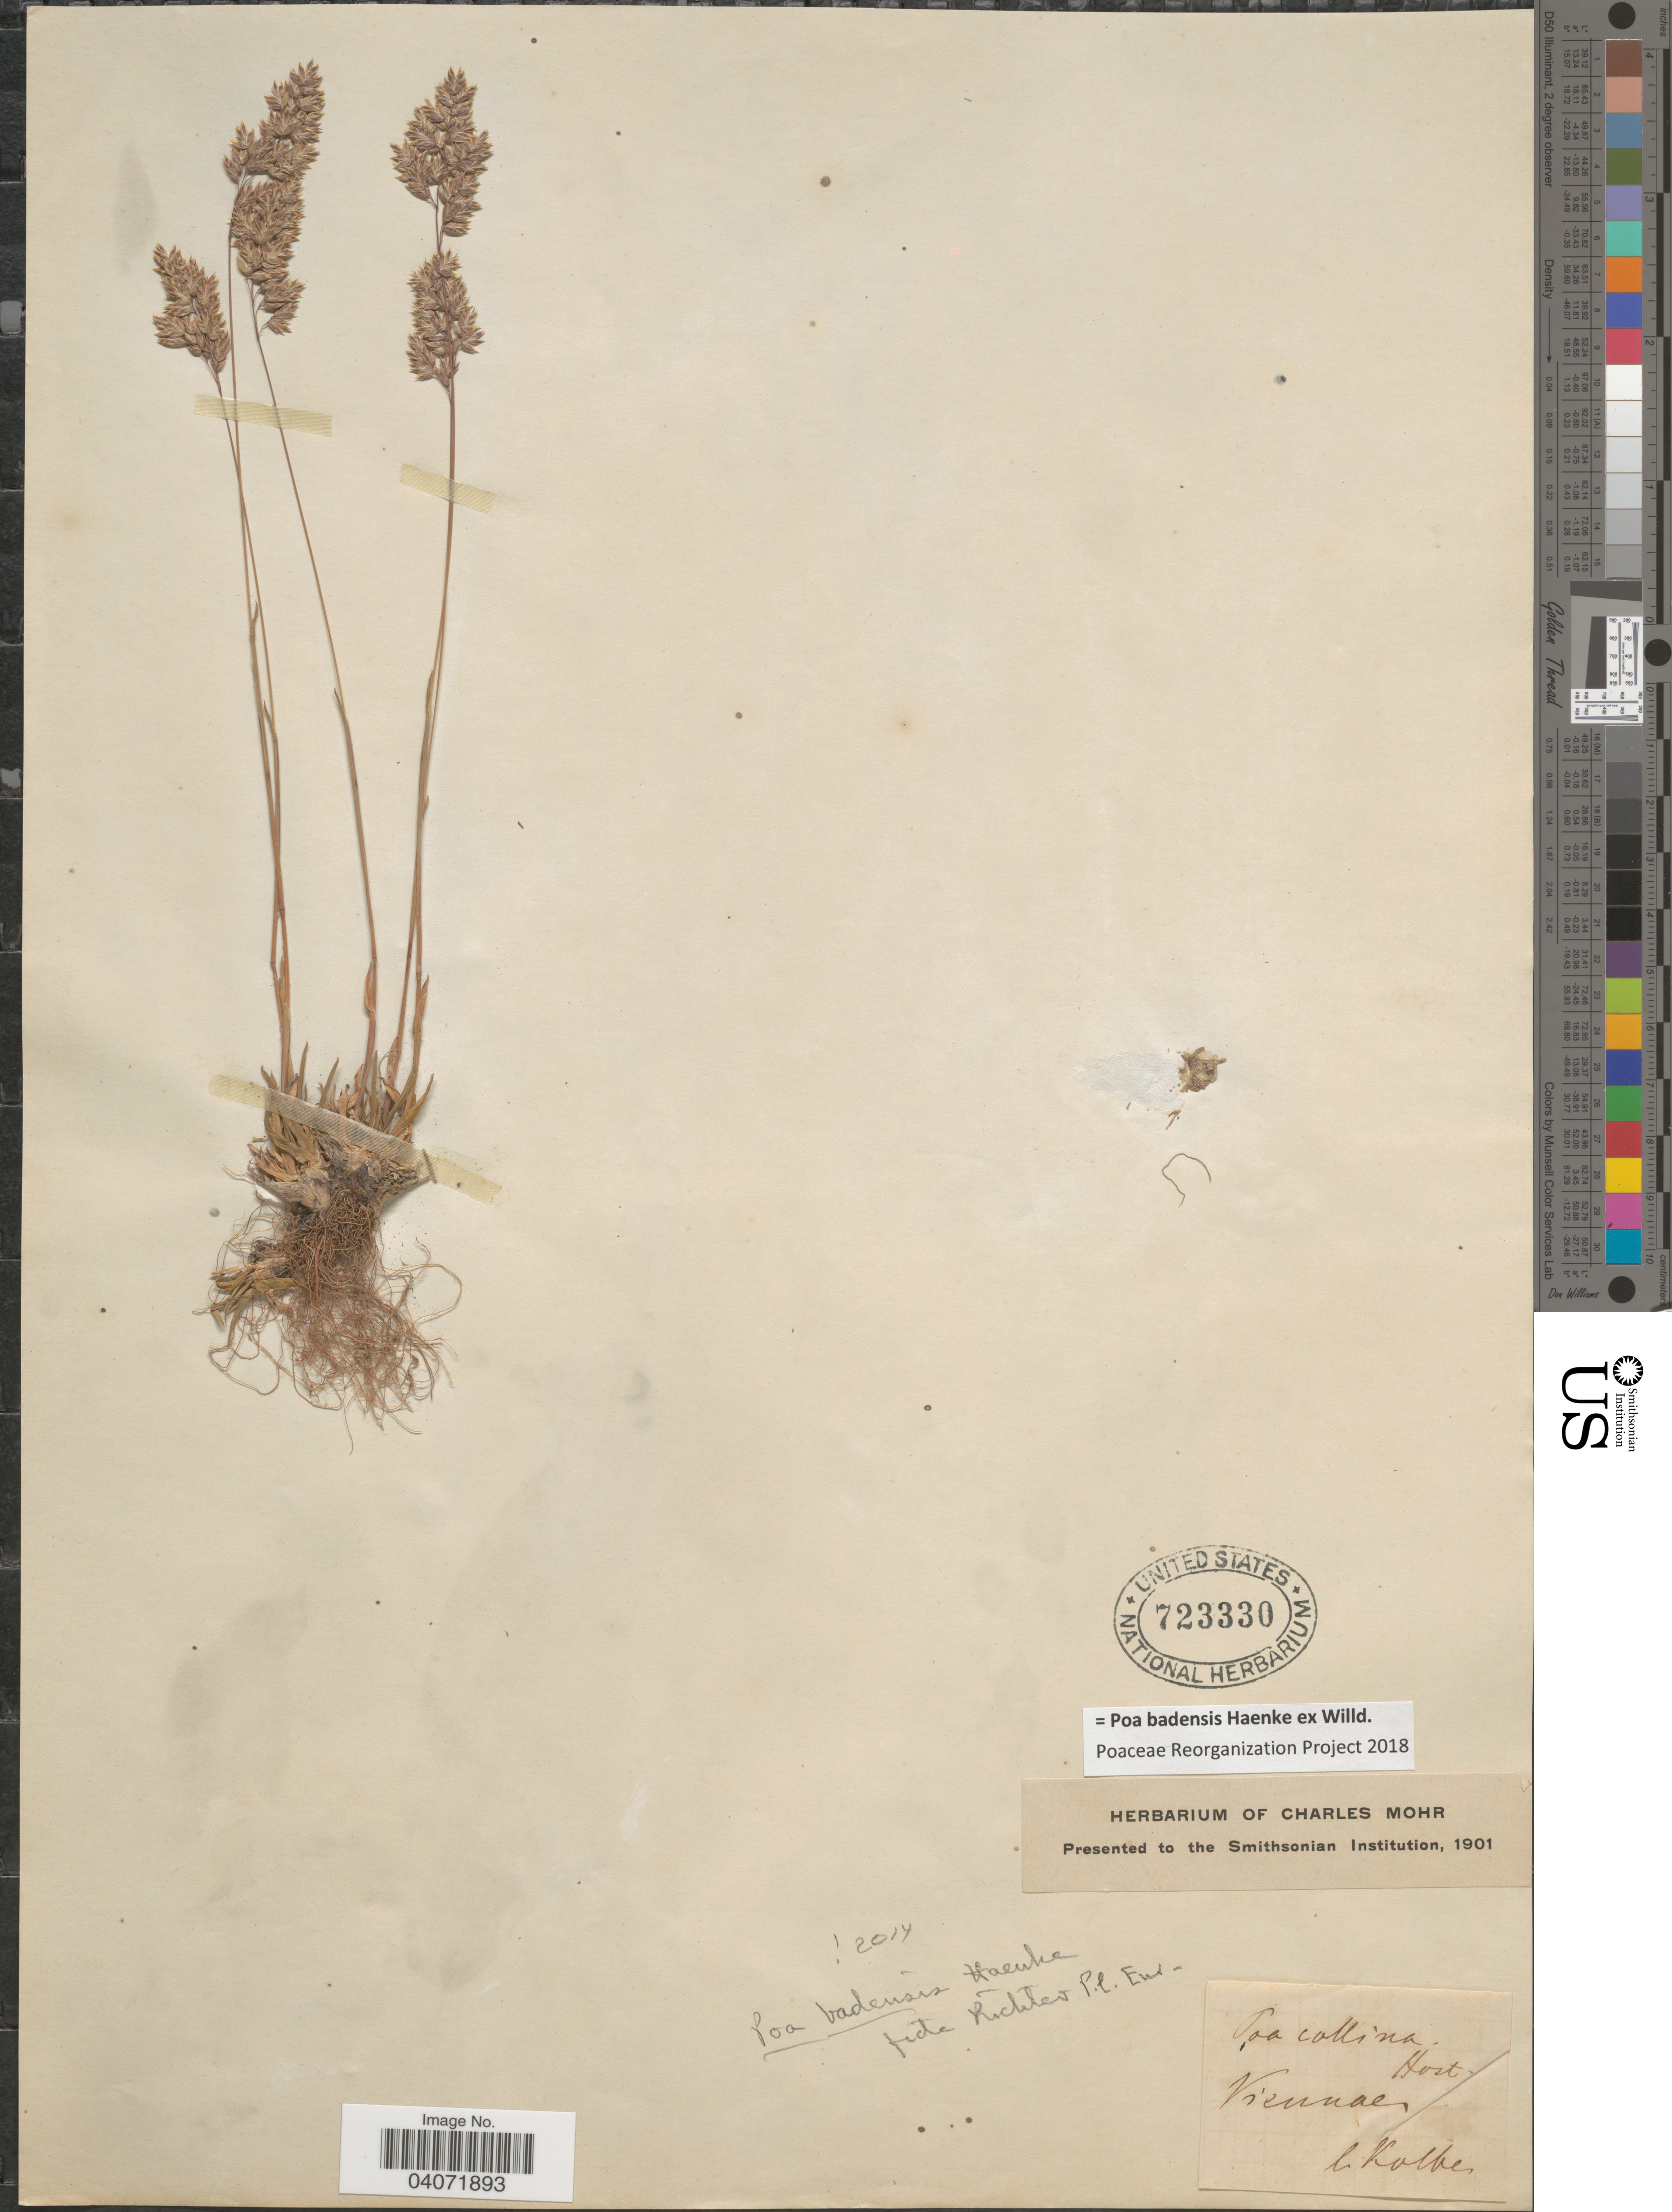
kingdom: Plantae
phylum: Tracheophyta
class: Liliopsida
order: Poales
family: Poaceae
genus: Poa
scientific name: Poa badensis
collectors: L. Kolbe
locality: Viennals. [interpreted] [unsure placement]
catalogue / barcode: US 723330